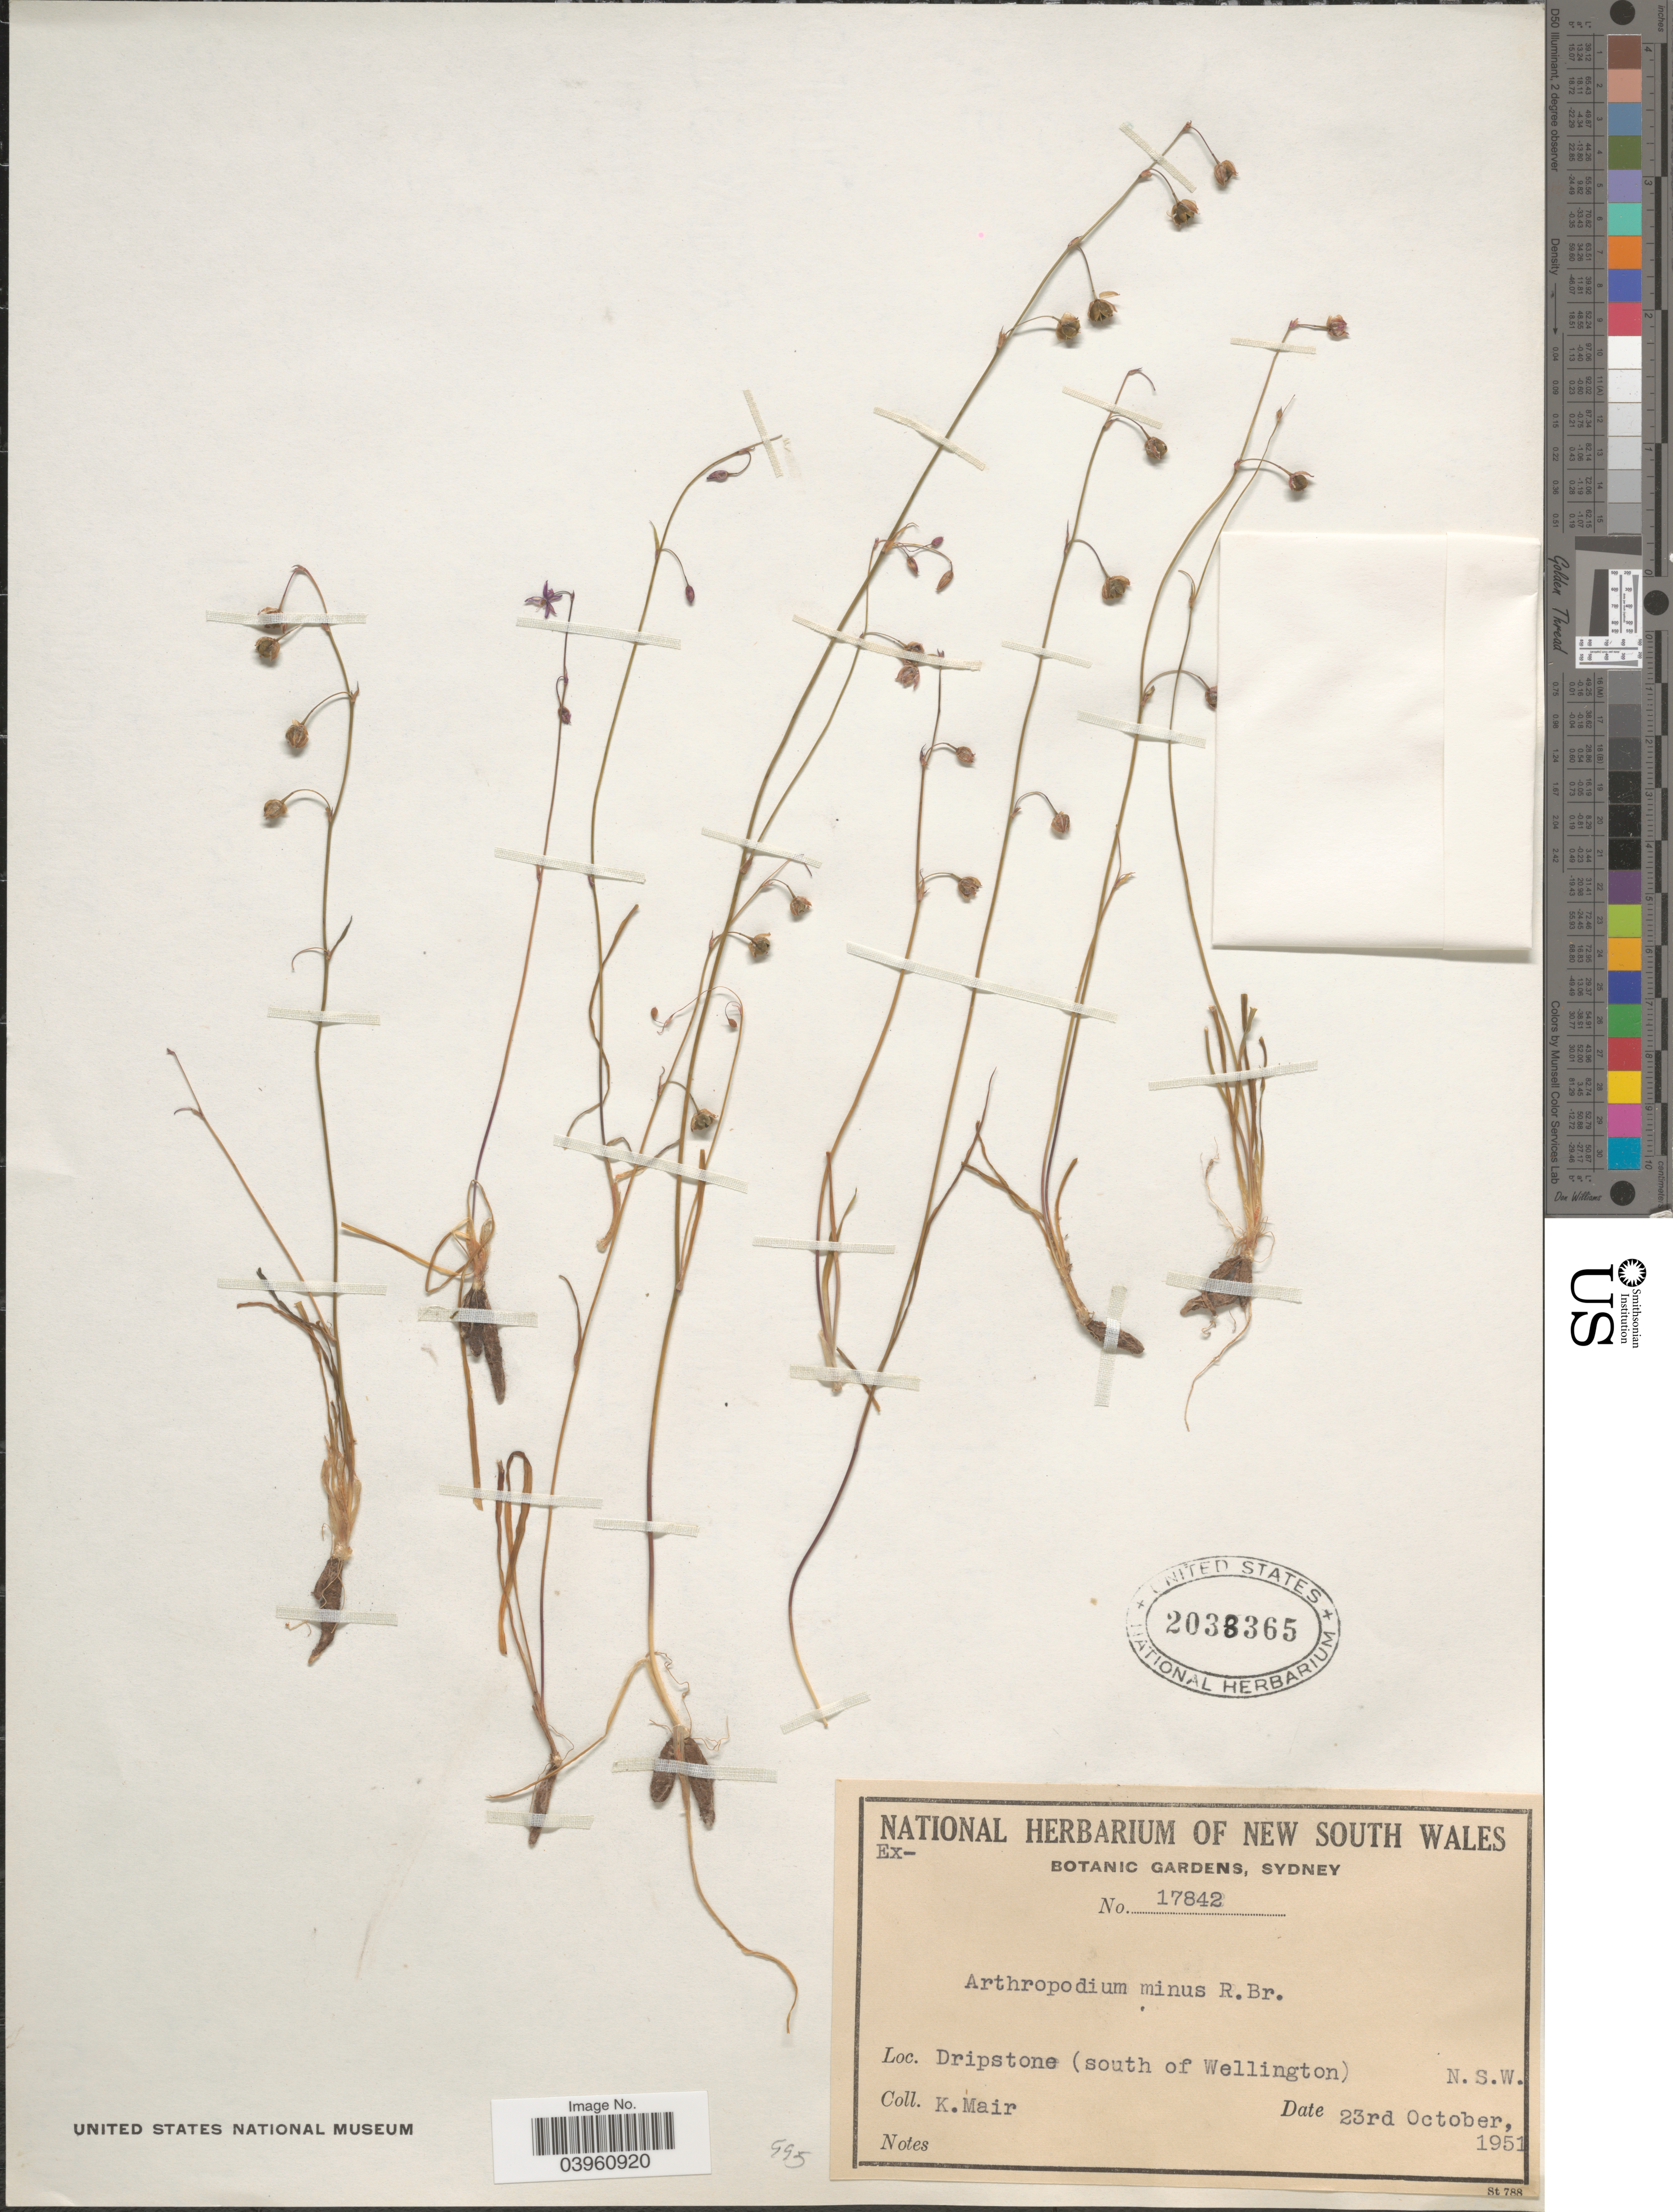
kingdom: Plantae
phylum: Tracheophyta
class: Liliopsida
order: Asparagales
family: Asparagaceae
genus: Arthropodium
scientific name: Arthropodium minus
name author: R. Br.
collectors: K. Mair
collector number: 17842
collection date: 1951-10-23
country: Australia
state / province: New South Wales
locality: Dripstone (south of Wellington).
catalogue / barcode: US 2038365